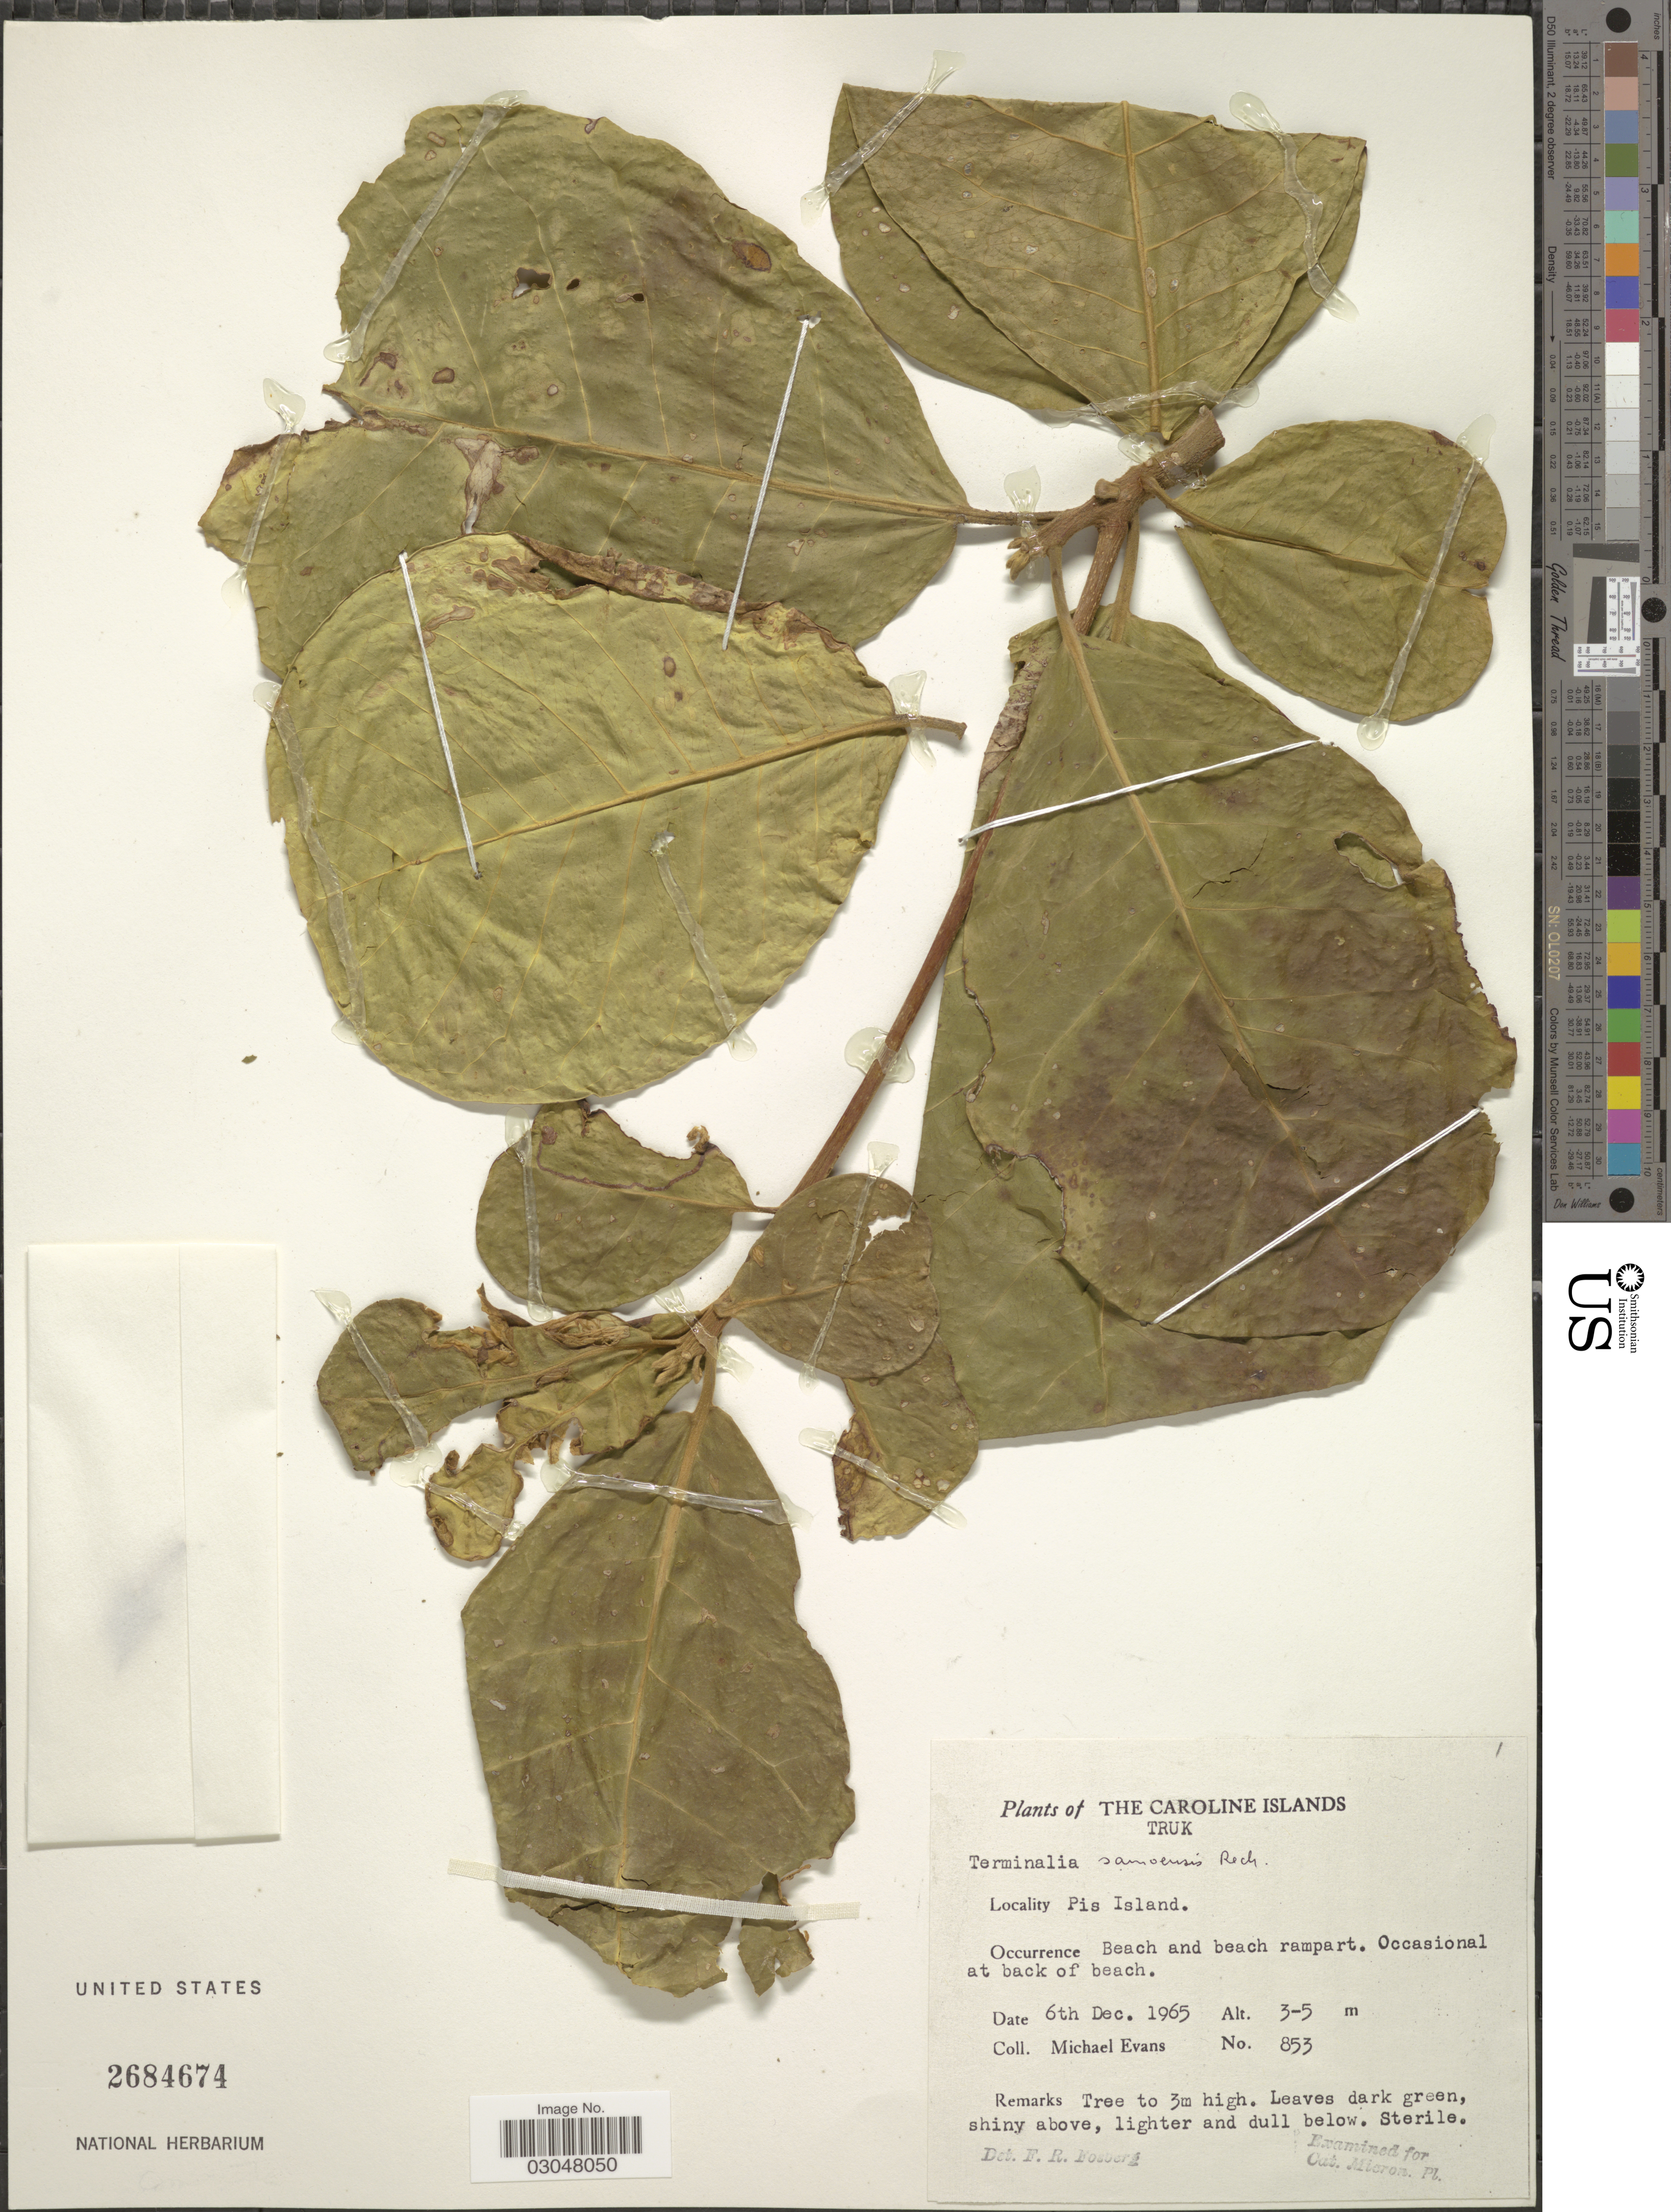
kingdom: Plantae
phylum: Tracheophyta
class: Magnoliopsida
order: Myrtales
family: Combretaceae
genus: Terminalia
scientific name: Terminalia samoensis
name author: Rech.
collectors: M. Evans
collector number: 853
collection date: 1965-12-06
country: Micronesia, Federated States of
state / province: Truk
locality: The Caroline Islands. Pis Island.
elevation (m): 3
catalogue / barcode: US 2684674